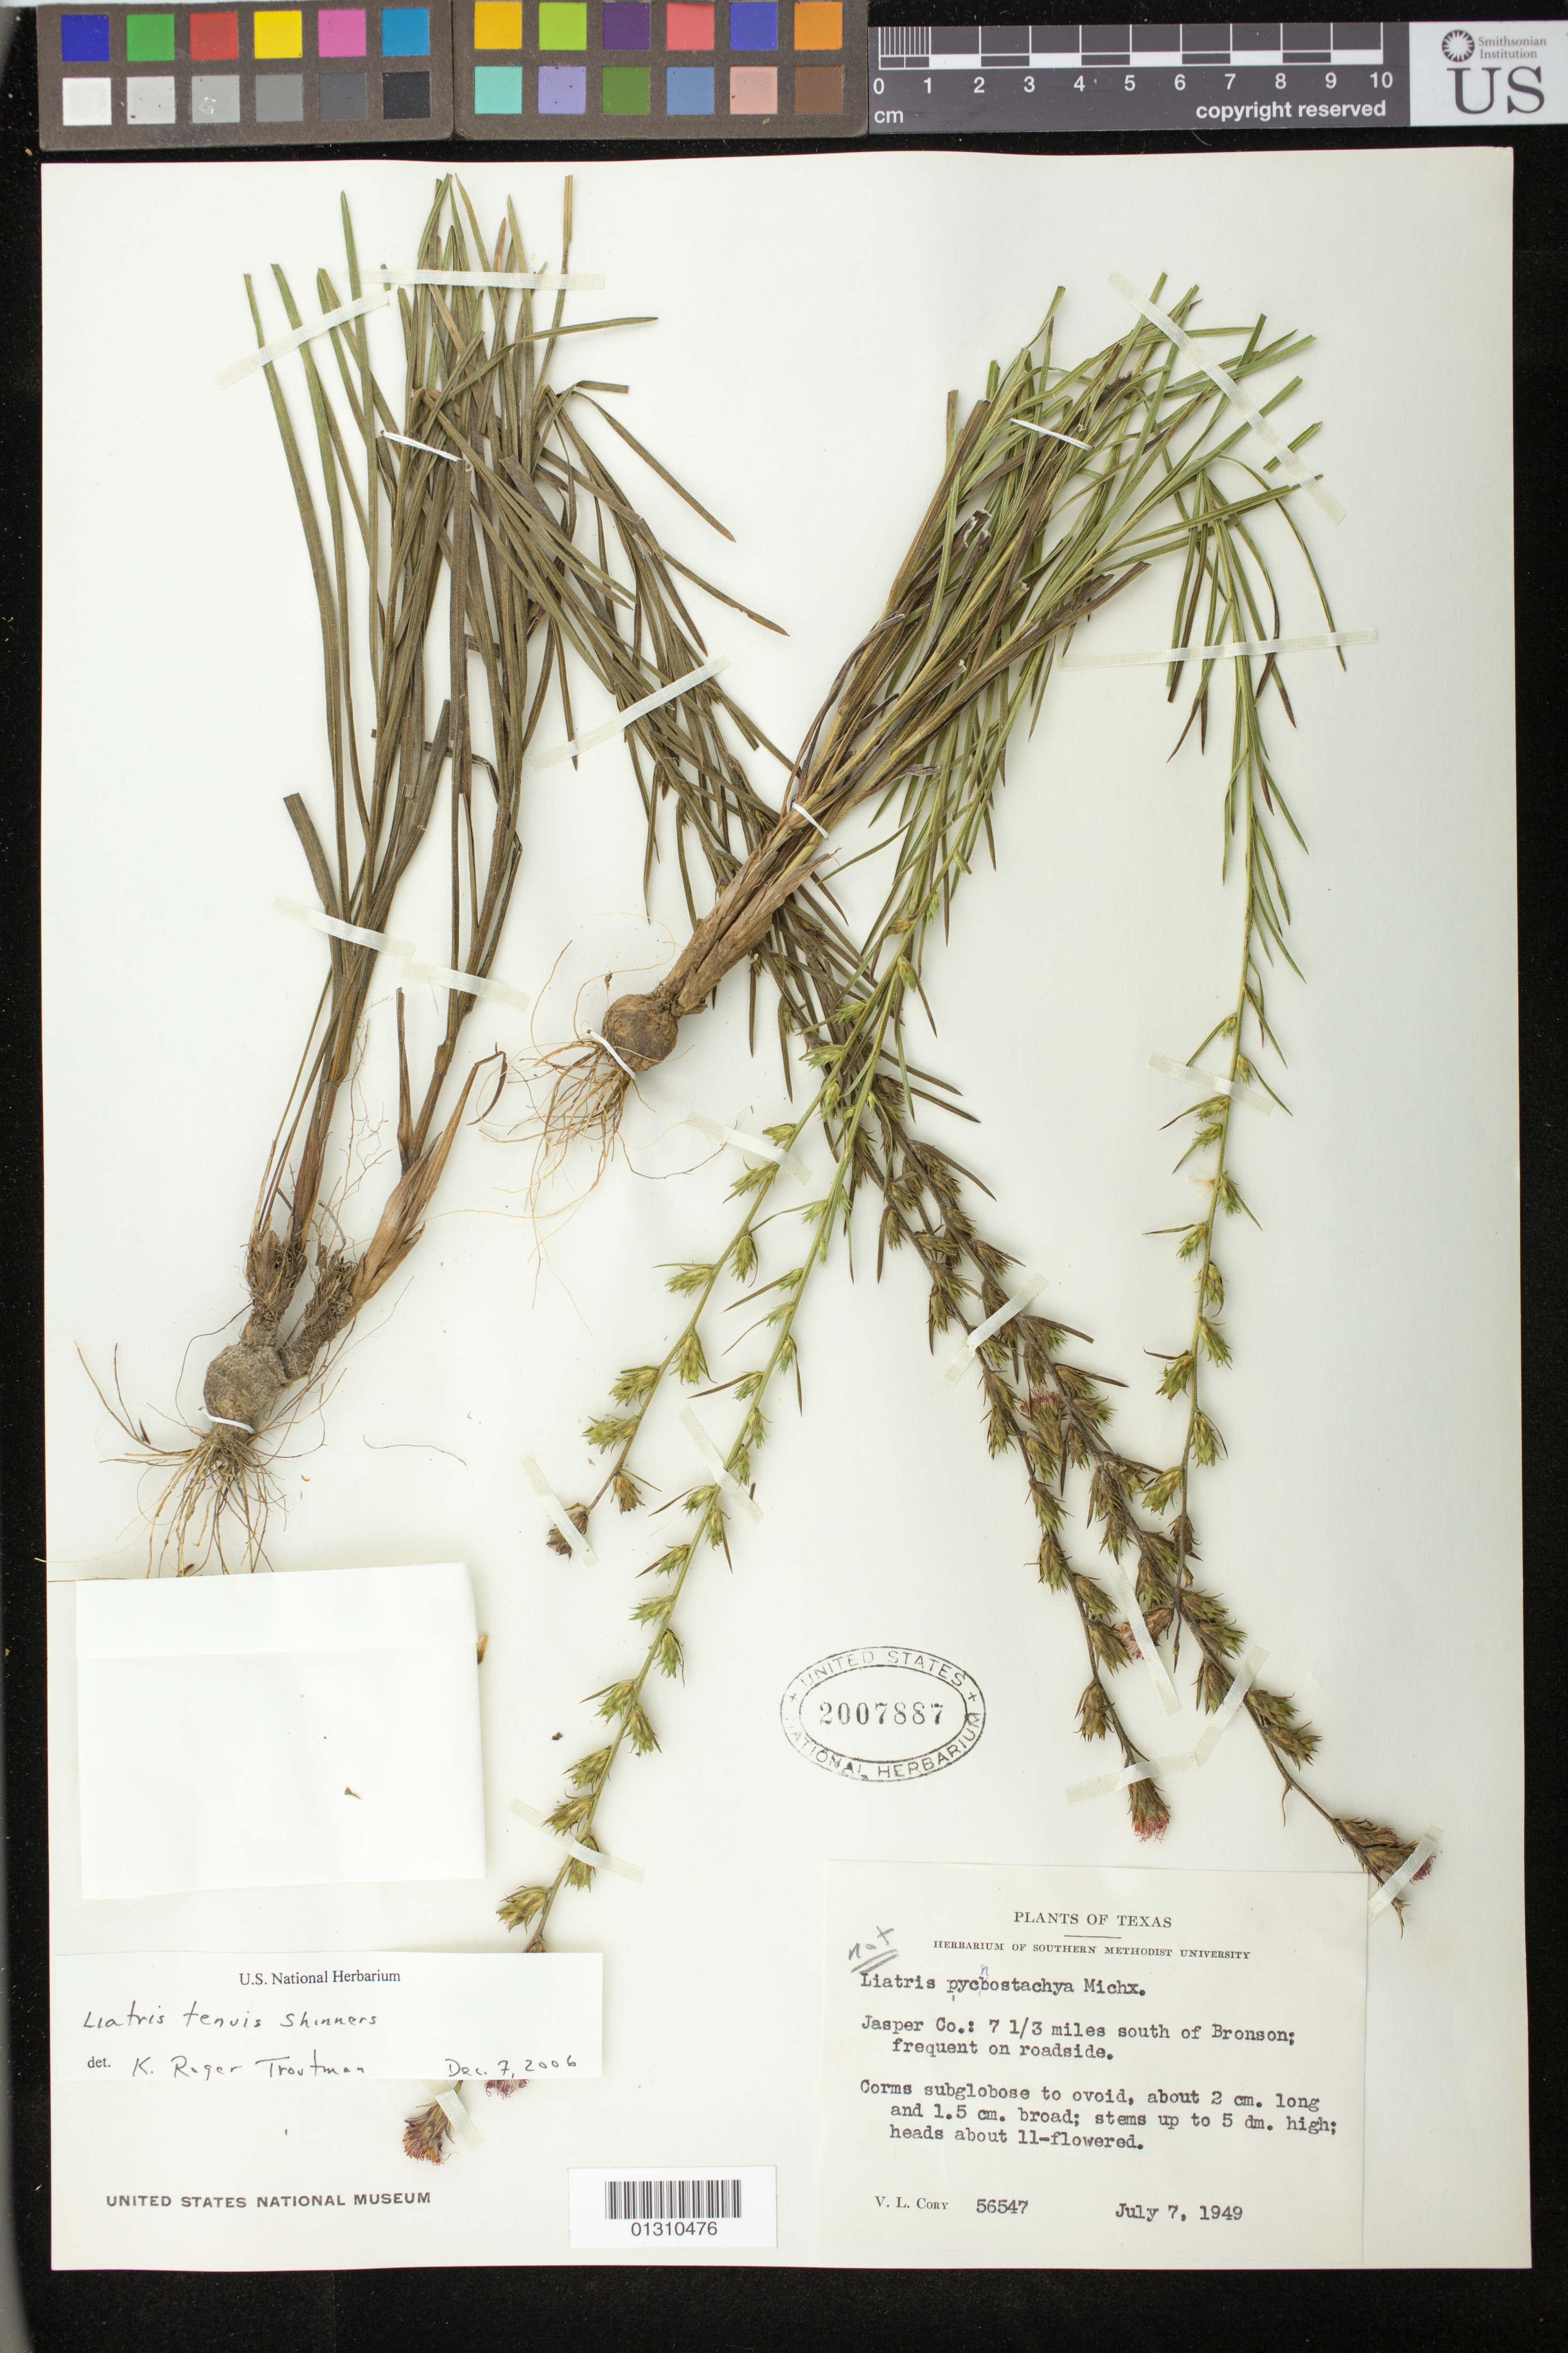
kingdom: Plantae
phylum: Tracheophyta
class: Magnoliopsida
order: Asterales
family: Asteraceae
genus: Liatris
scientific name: Liatris tenuis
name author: Shinners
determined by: Troutman, K. Roger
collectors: V. Cory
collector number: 56547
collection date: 1949-07-07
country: United States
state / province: Texas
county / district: Jasper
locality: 7 1/3 miles south of Bronson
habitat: Frequent on roadside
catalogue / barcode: US 2007887